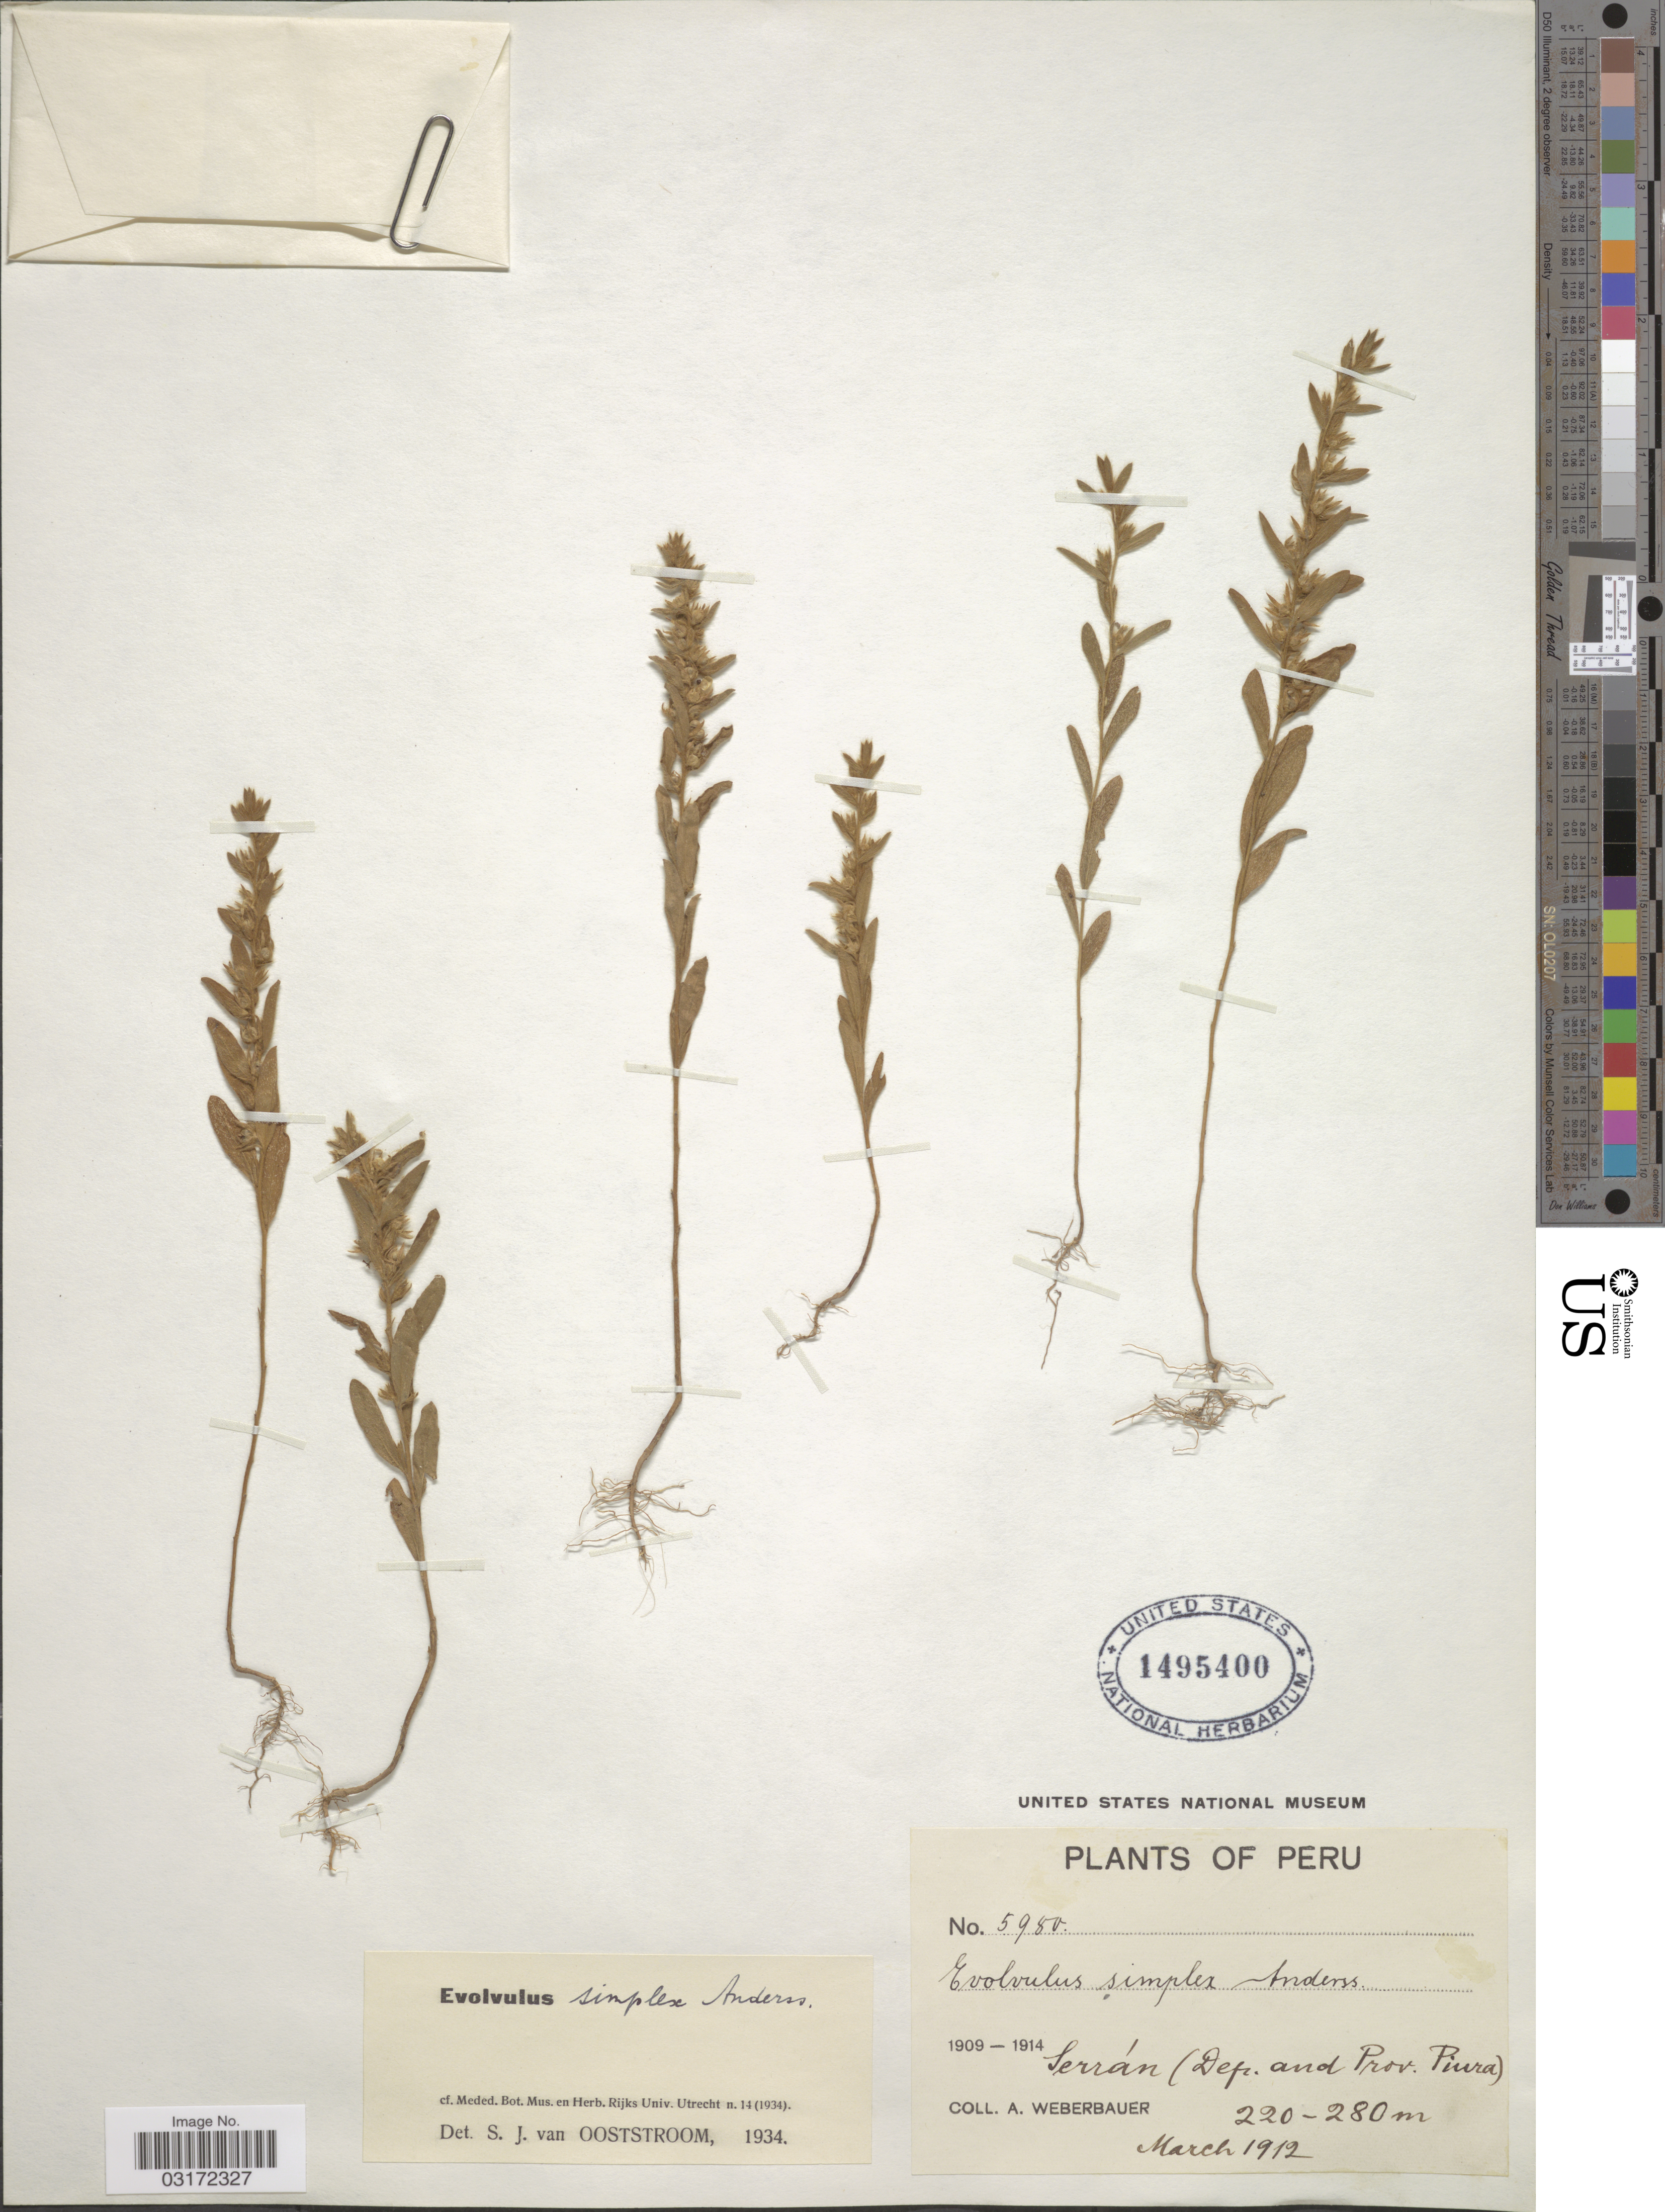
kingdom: Plantae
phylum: Tracheophyta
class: Magnoliopsida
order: Solanales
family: Convolvulaceae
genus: Evolvulus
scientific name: Evolvulus simplex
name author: Andersson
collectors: A. Weberbauer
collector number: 5980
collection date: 1912-03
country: Peru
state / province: Piura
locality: Serrán (Dep. and Prov. Piura).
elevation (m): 220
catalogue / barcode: US 1495400